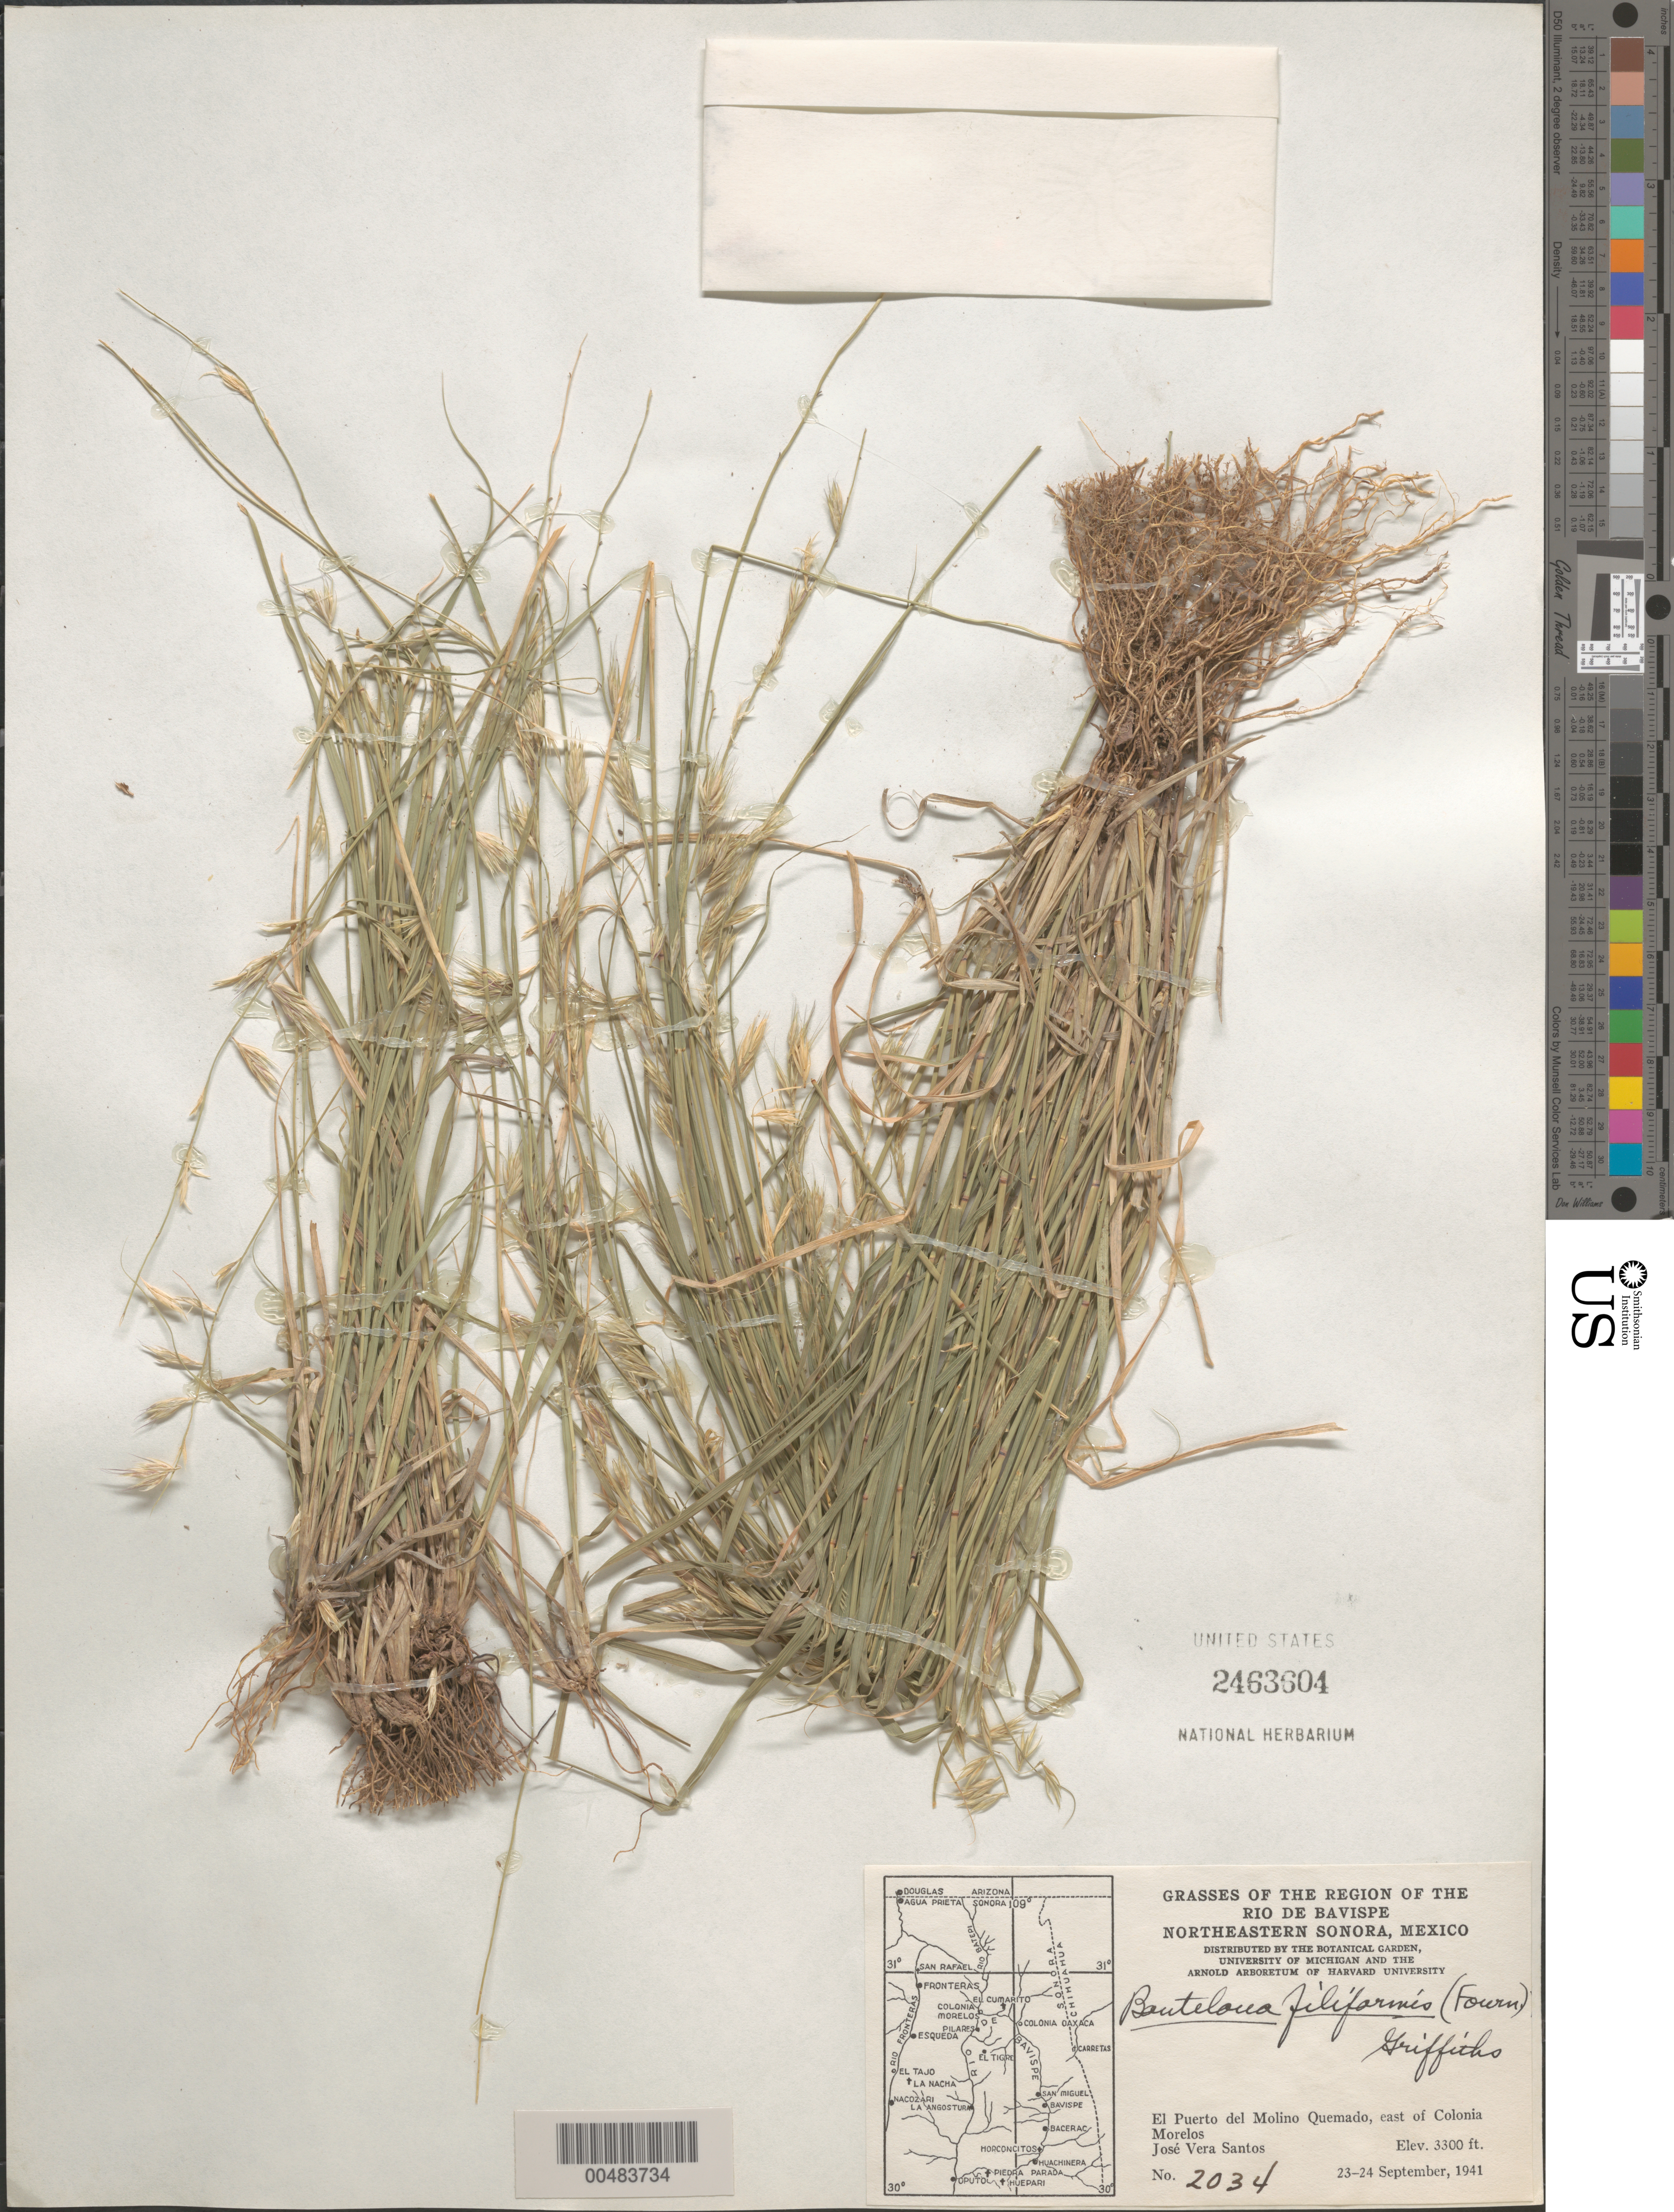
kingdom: Plantae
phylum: Tracheophyta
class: Liliopsida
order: Poales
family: Poaceae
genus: Bouteloua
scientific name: Bouteloua repens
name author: (Kunth) Scribn. & Merr.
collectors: J. V. Santos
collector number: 2034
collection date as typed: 23 Sep 1941 to 24 Sep 1941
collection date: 1941-09-23/1941-09-24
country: Mexico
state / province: Sonora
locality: Region of the Rio de Bavispe, NE Sonora, El Puerto del Molino Quemado, E of Colonia Morelos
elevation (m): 1006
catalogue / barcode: US 2463604